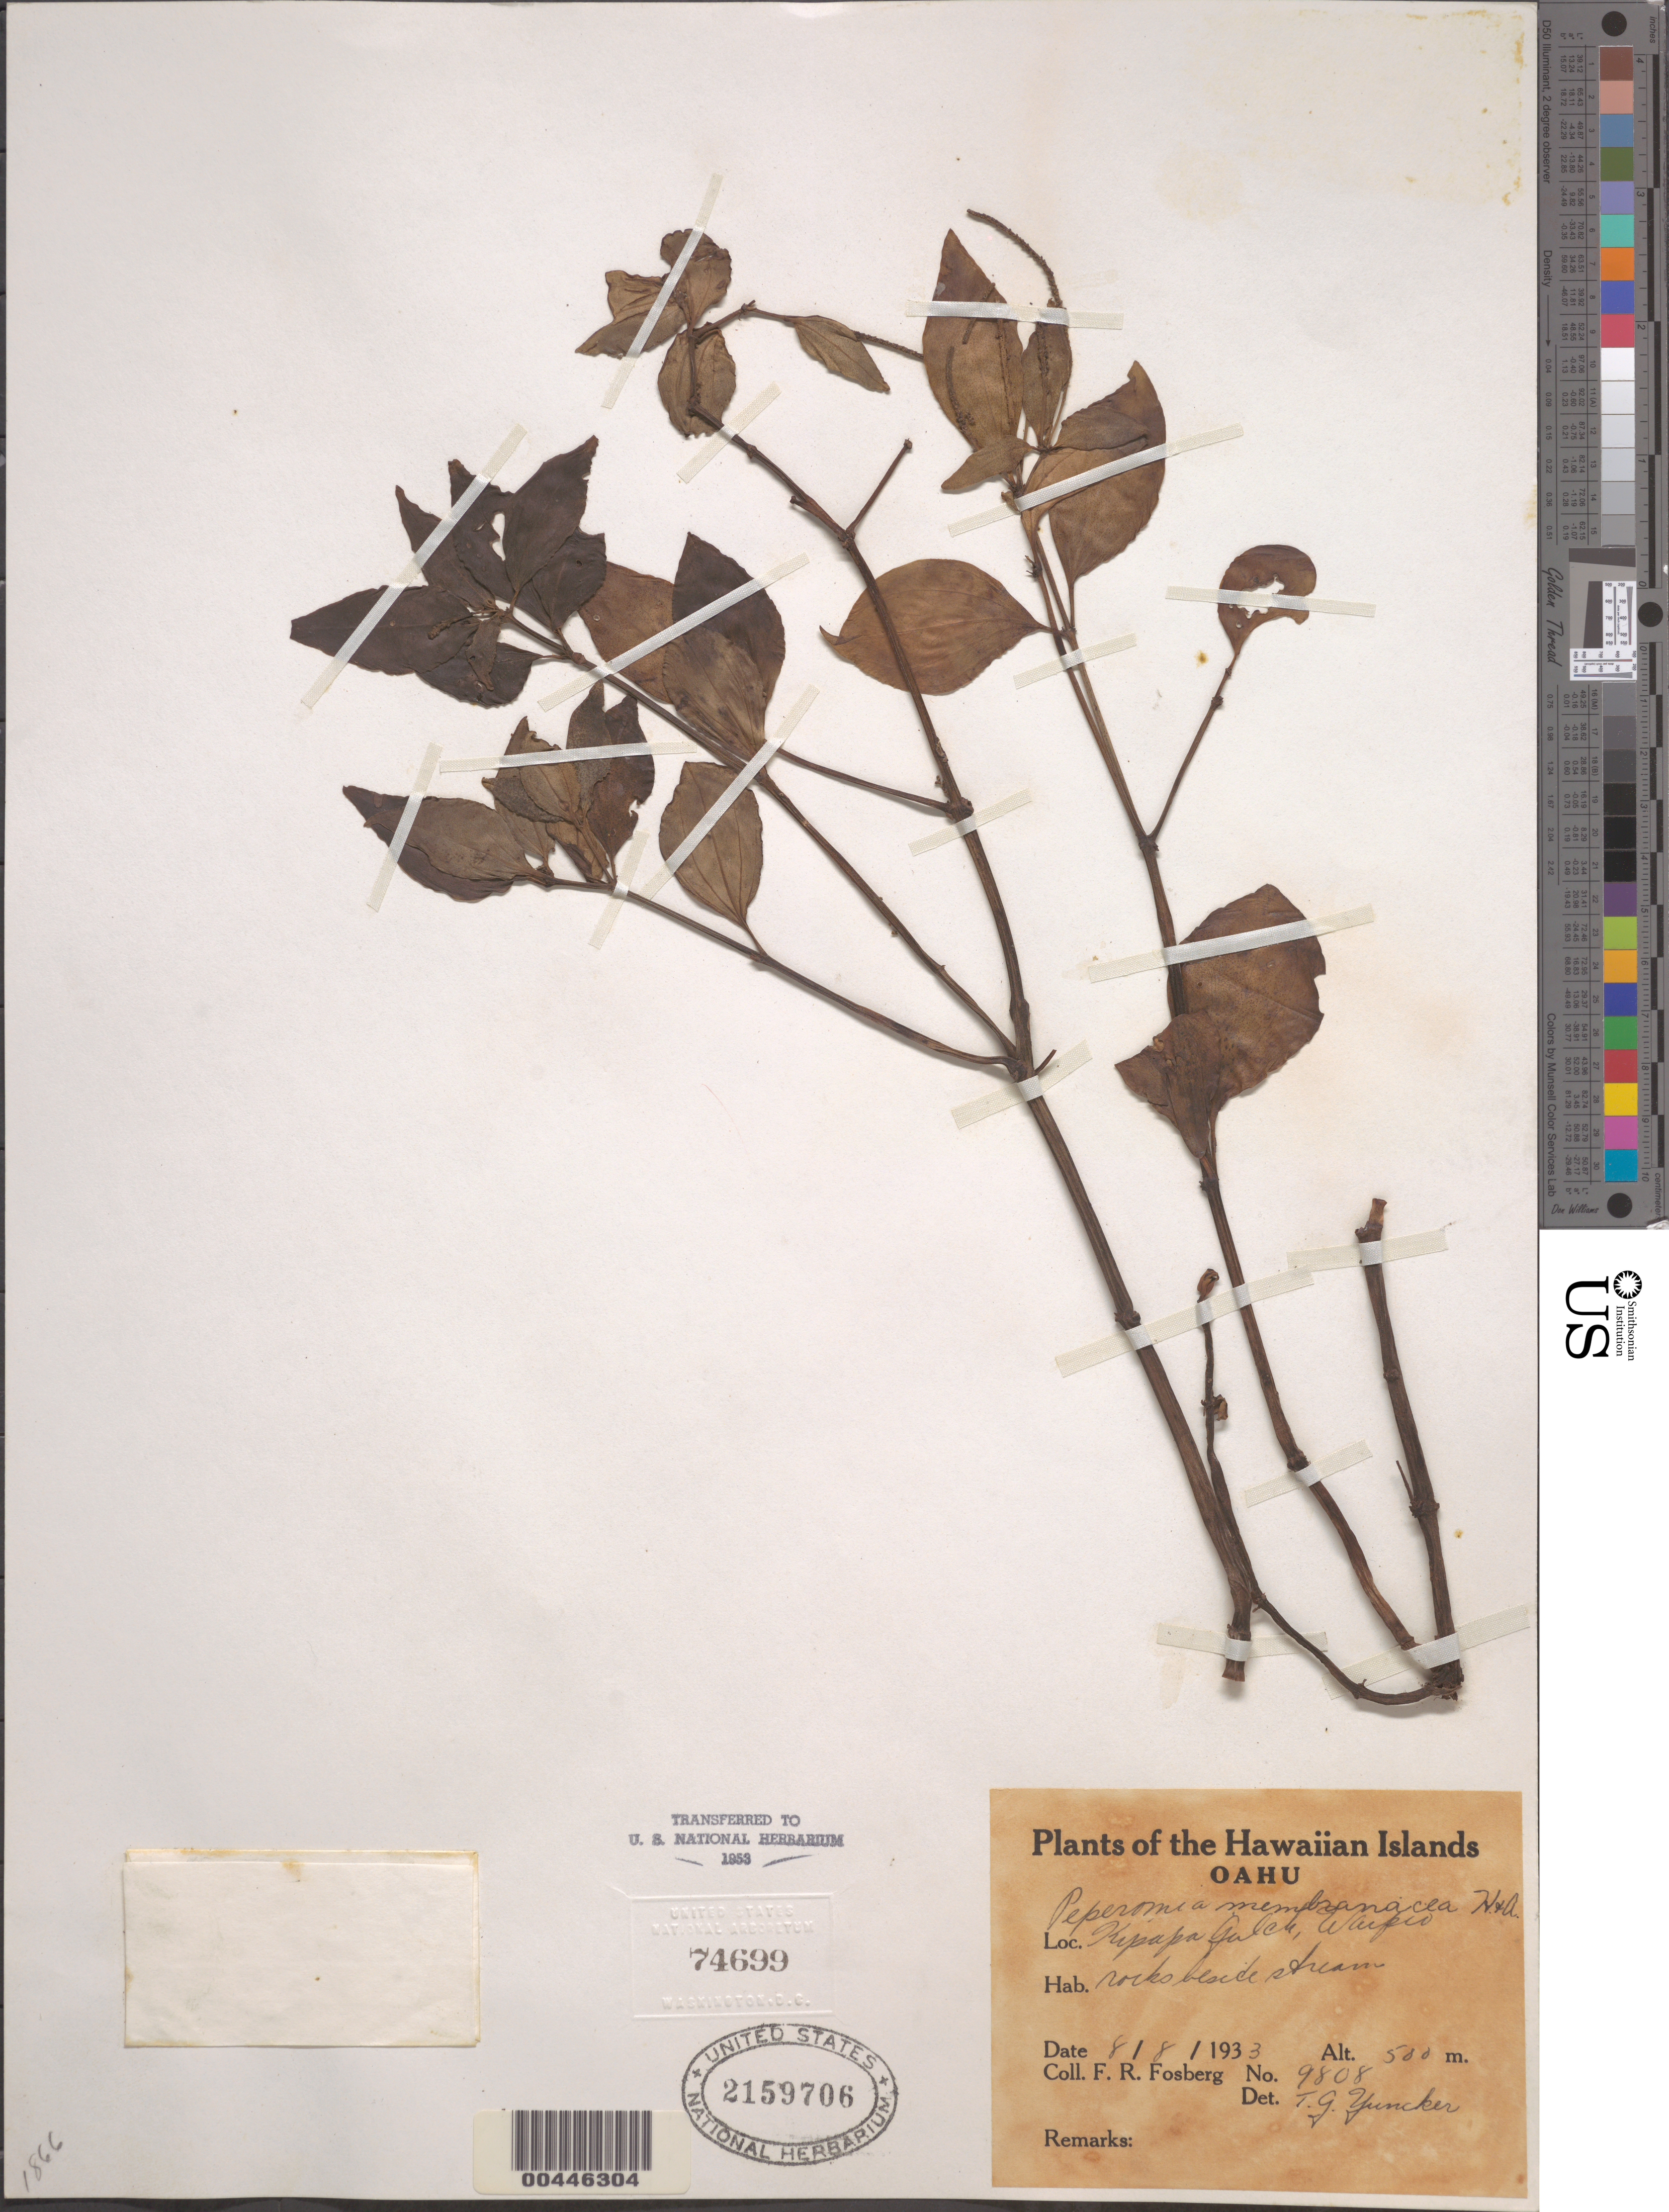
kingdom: Plantae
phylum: Tracheophyta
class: Magnoliopsida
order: Piperales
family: Piperaceae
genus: Peperomia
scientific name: Peperomia membranacea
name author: Hook. & Arn.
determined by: Yuncker, T. G.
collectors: F. R. Fosberg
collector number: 9808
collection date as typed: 8 Aug 1933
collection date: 1933-08-08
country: United States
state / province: Hawaii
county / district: Honolulu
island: Oahu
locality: Kipapa Gulch, Waipio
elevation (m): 500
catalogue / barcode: US 2159706